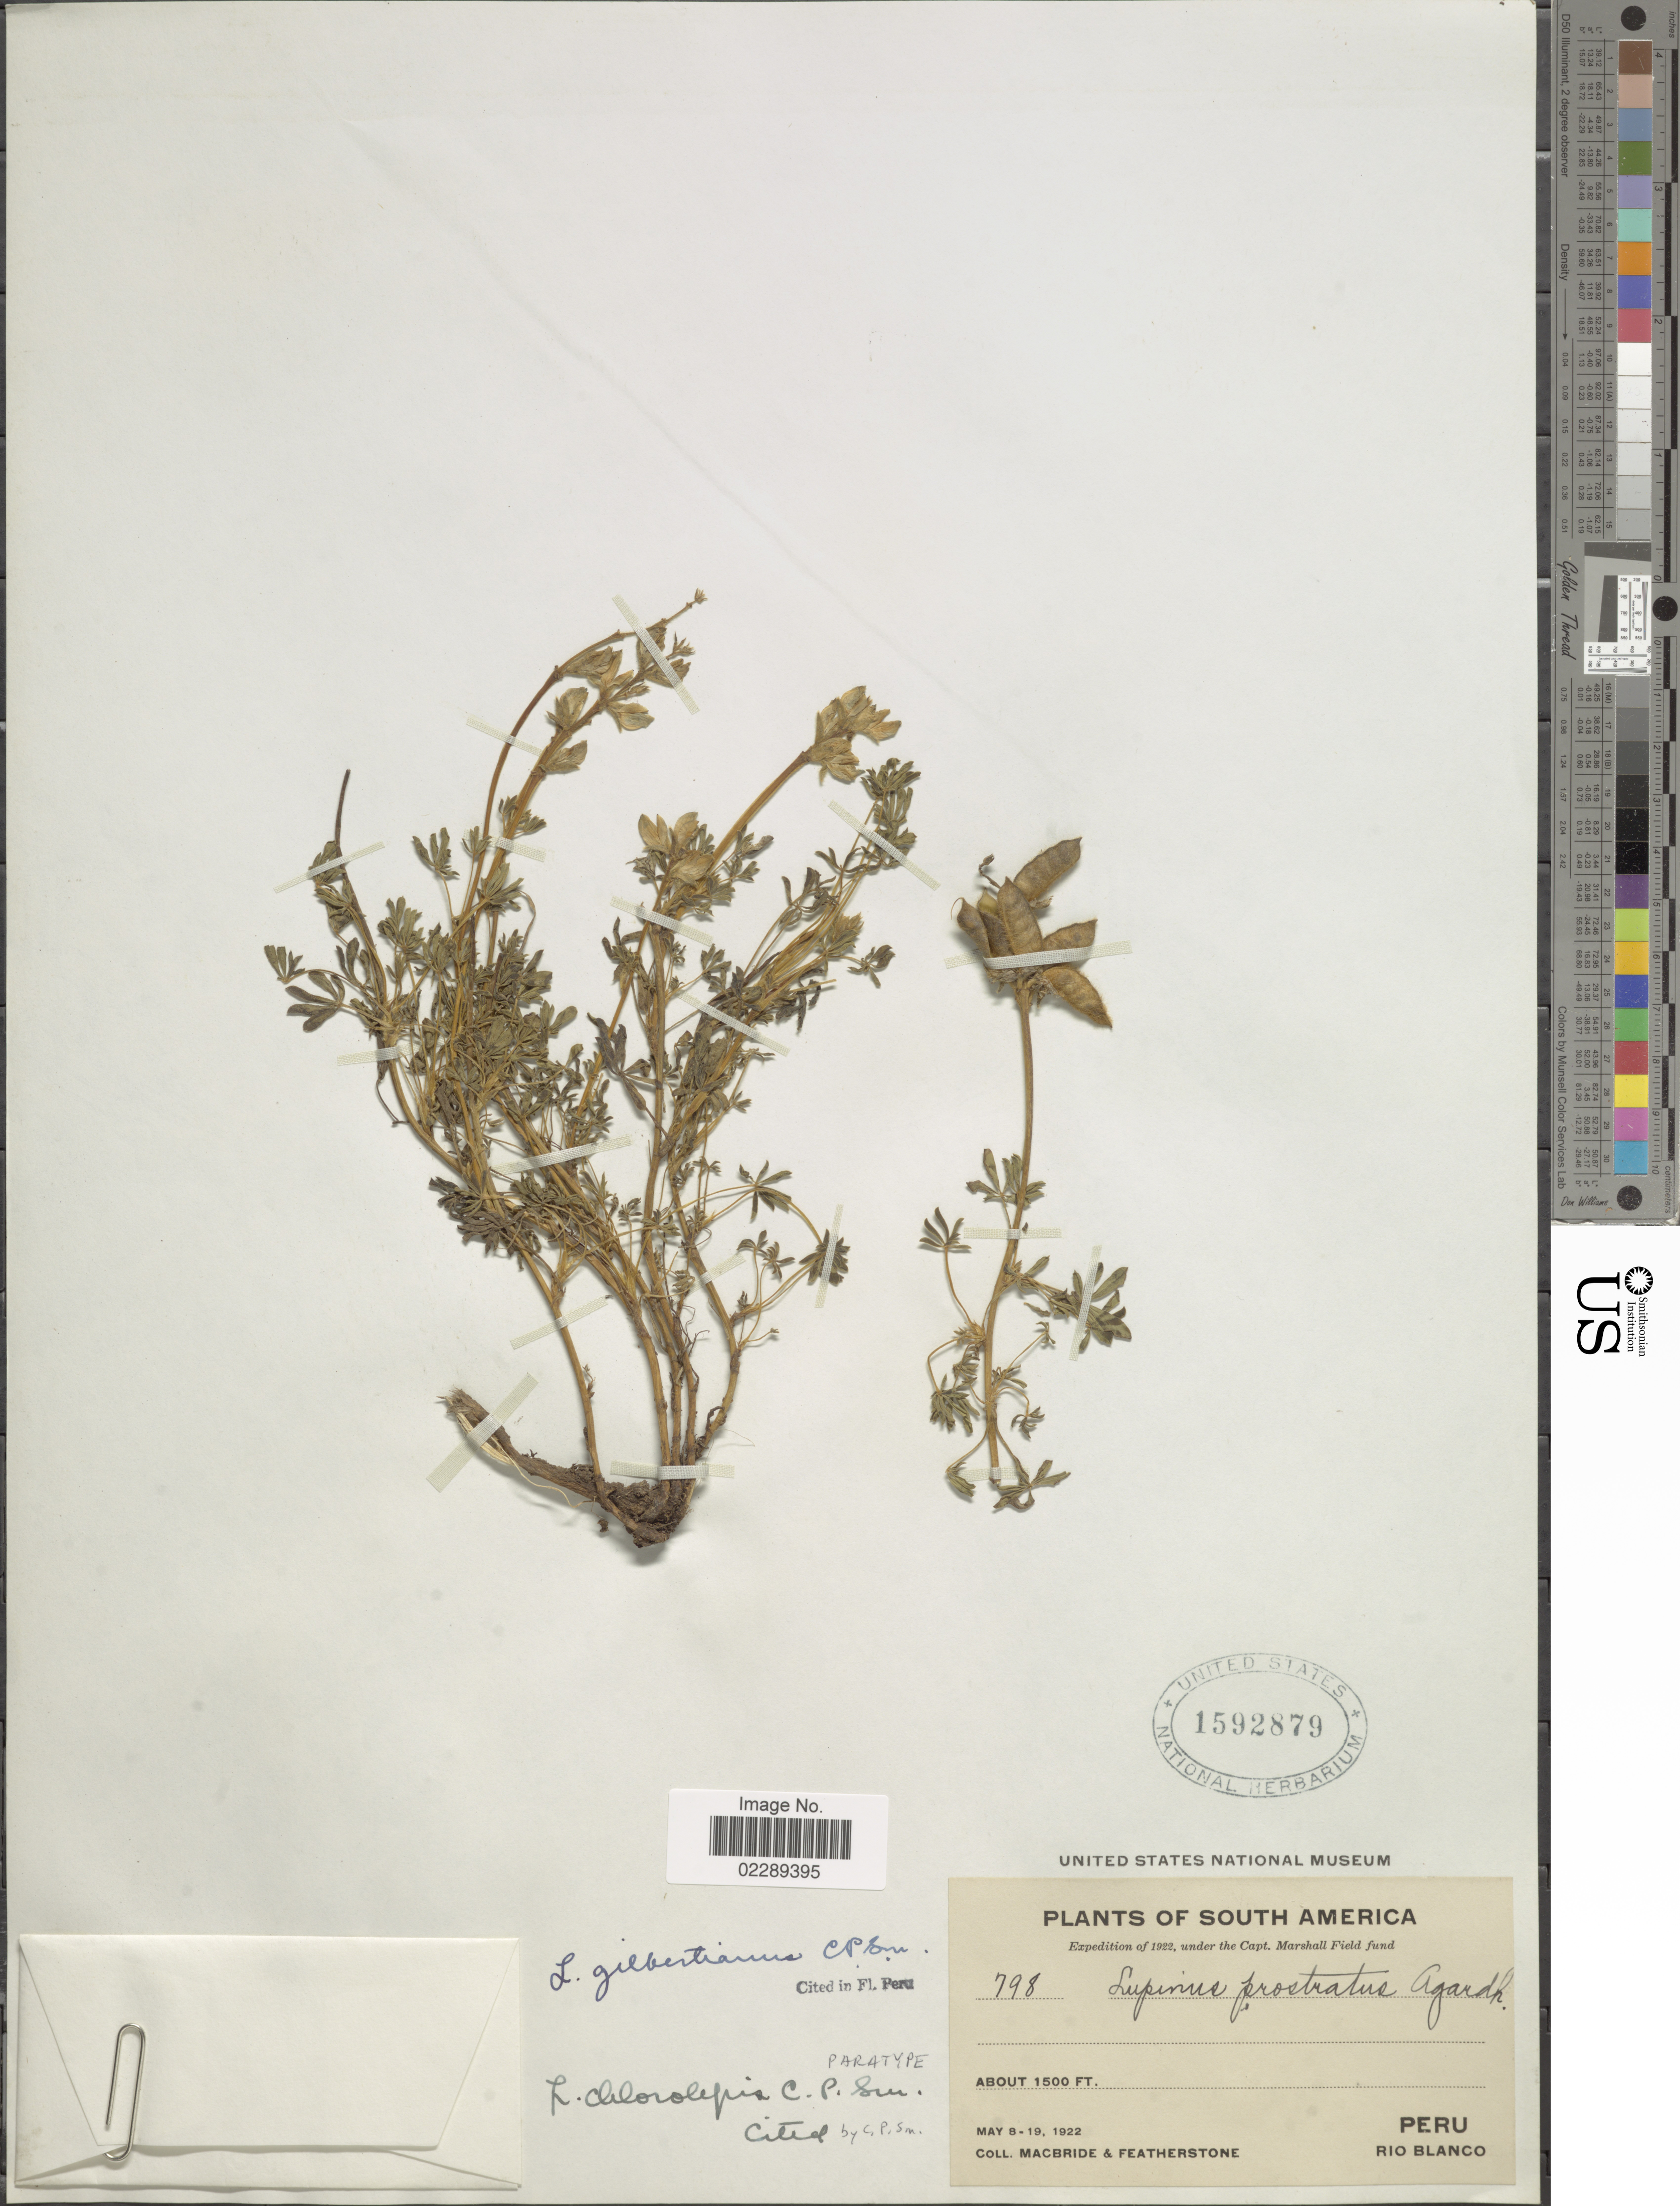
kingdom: Plantae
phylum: Tracheophyta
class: Magnoliopsida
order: Fabales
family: Fabaceae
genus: Lupinus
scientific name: Lupinus gilbertianus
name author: C.P. Sm.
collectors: Macbride, -- & -. Featherstone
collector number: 798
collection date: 1922-05-08/1922-05-19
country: Peru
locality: Rio Blanco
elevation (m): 457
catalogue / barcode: US 1592879